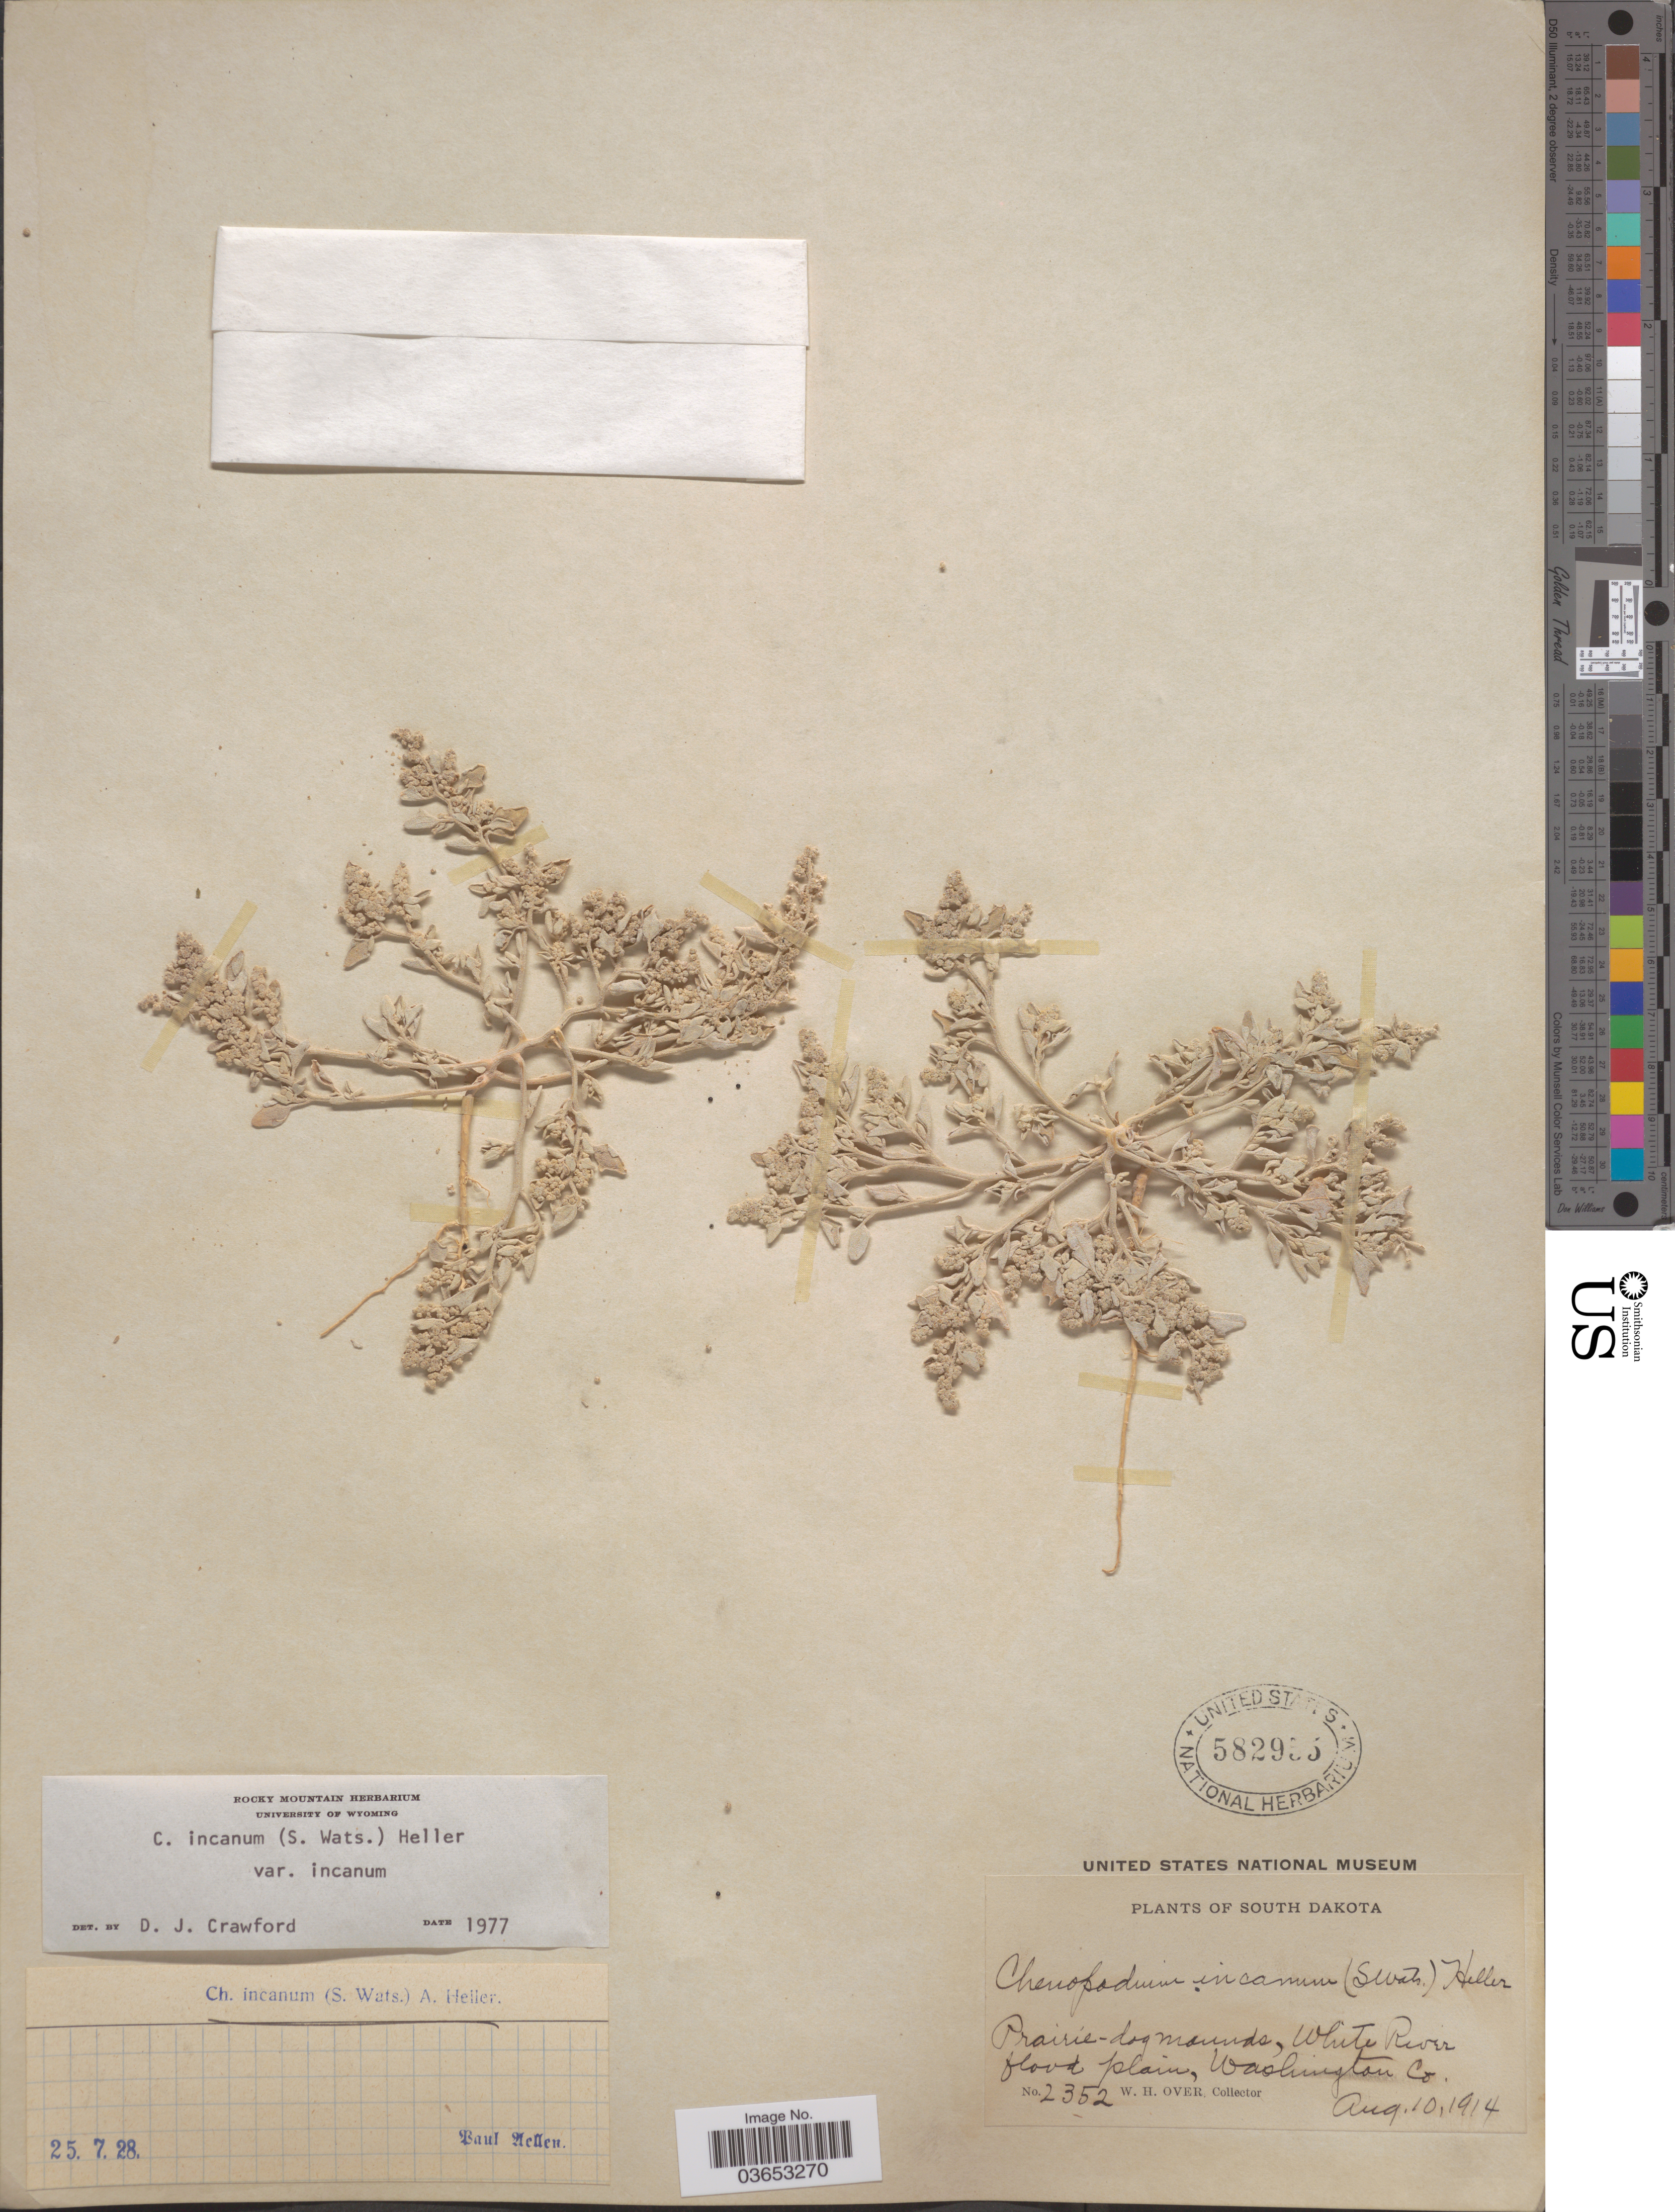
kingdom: Plantae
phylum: Tracheophyta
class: Magnoliopsida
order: Caryophyllales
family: Amaranthaceae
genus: Chenopodium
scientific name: Chenopodium incanum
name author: (S. Watson) A. Heller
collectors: W. Over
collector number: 2352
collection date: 1914-08-10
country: United States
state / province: South Dakota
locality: White River flood plain, Washington Co.